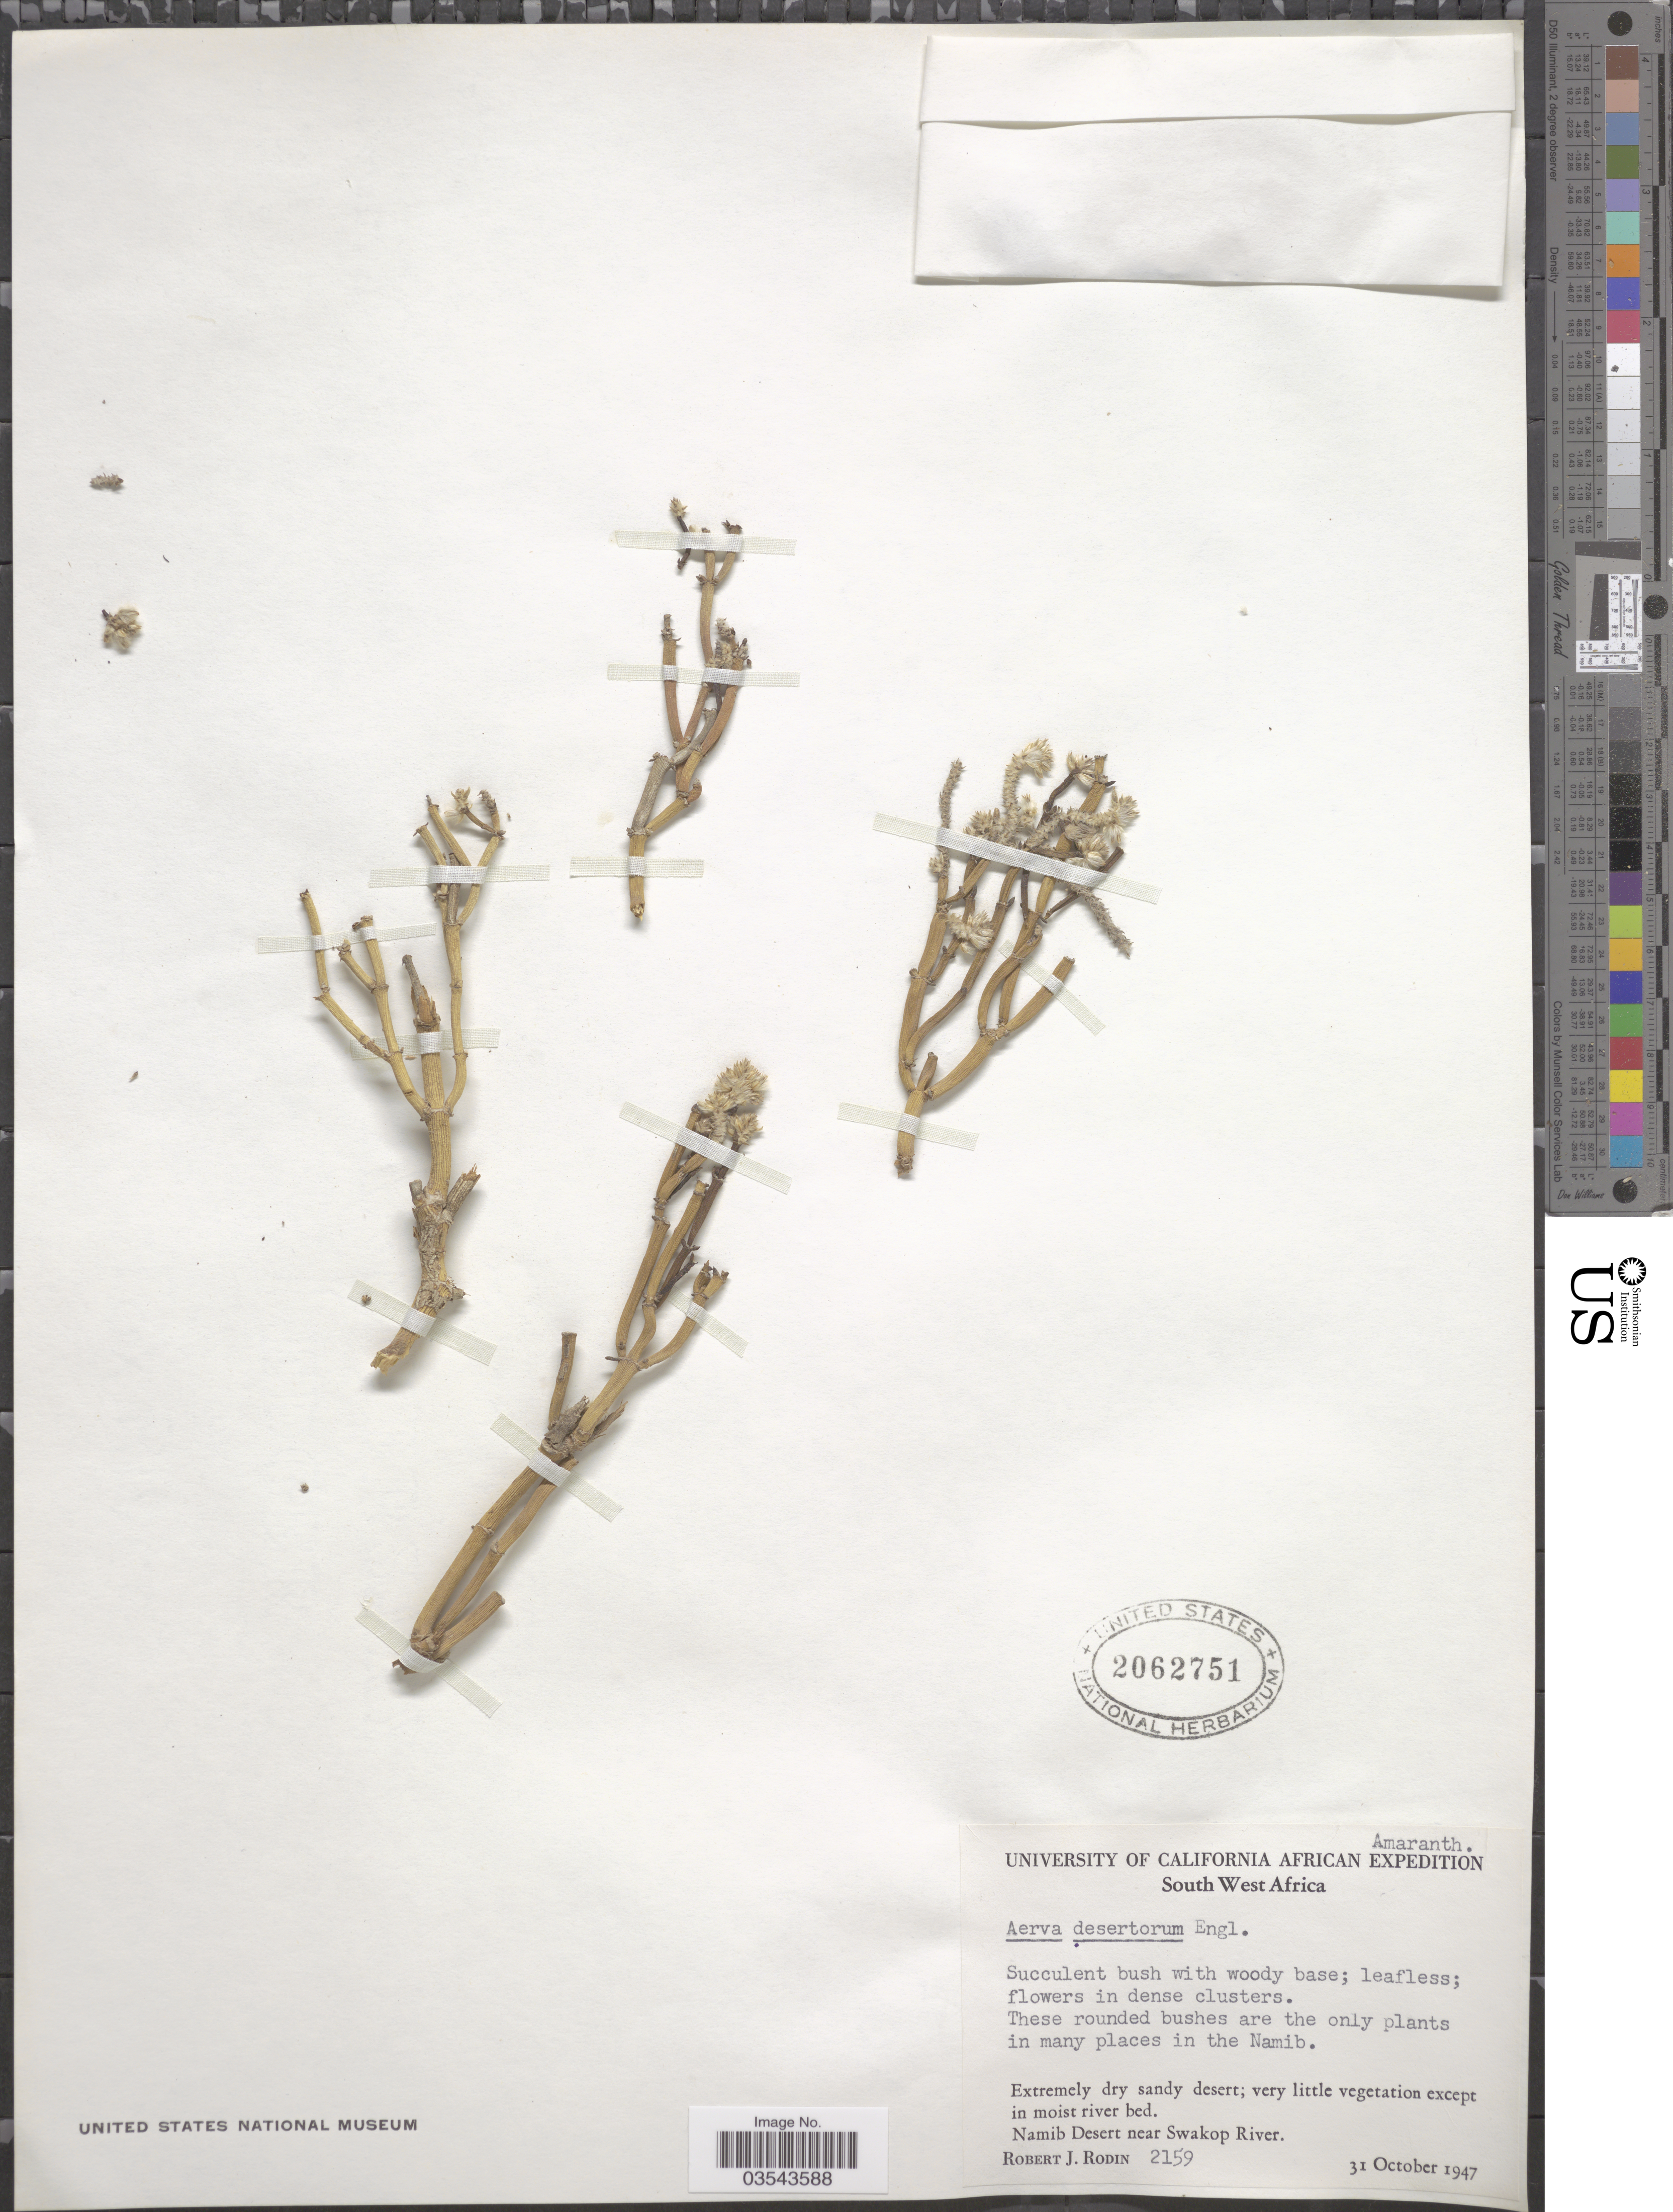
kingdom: Plantae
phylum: Tracheophyta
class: Magnoliopsida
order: Caryophyllales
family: Amaranthaceae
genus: Aerva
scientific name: Aerva desertorum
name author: Engl.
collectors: R. J. Rodin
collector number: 2159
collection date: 1947-10-31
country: Namibia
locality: South West Africa. Namib Desert near Swakop River.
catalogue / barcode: US 2062751